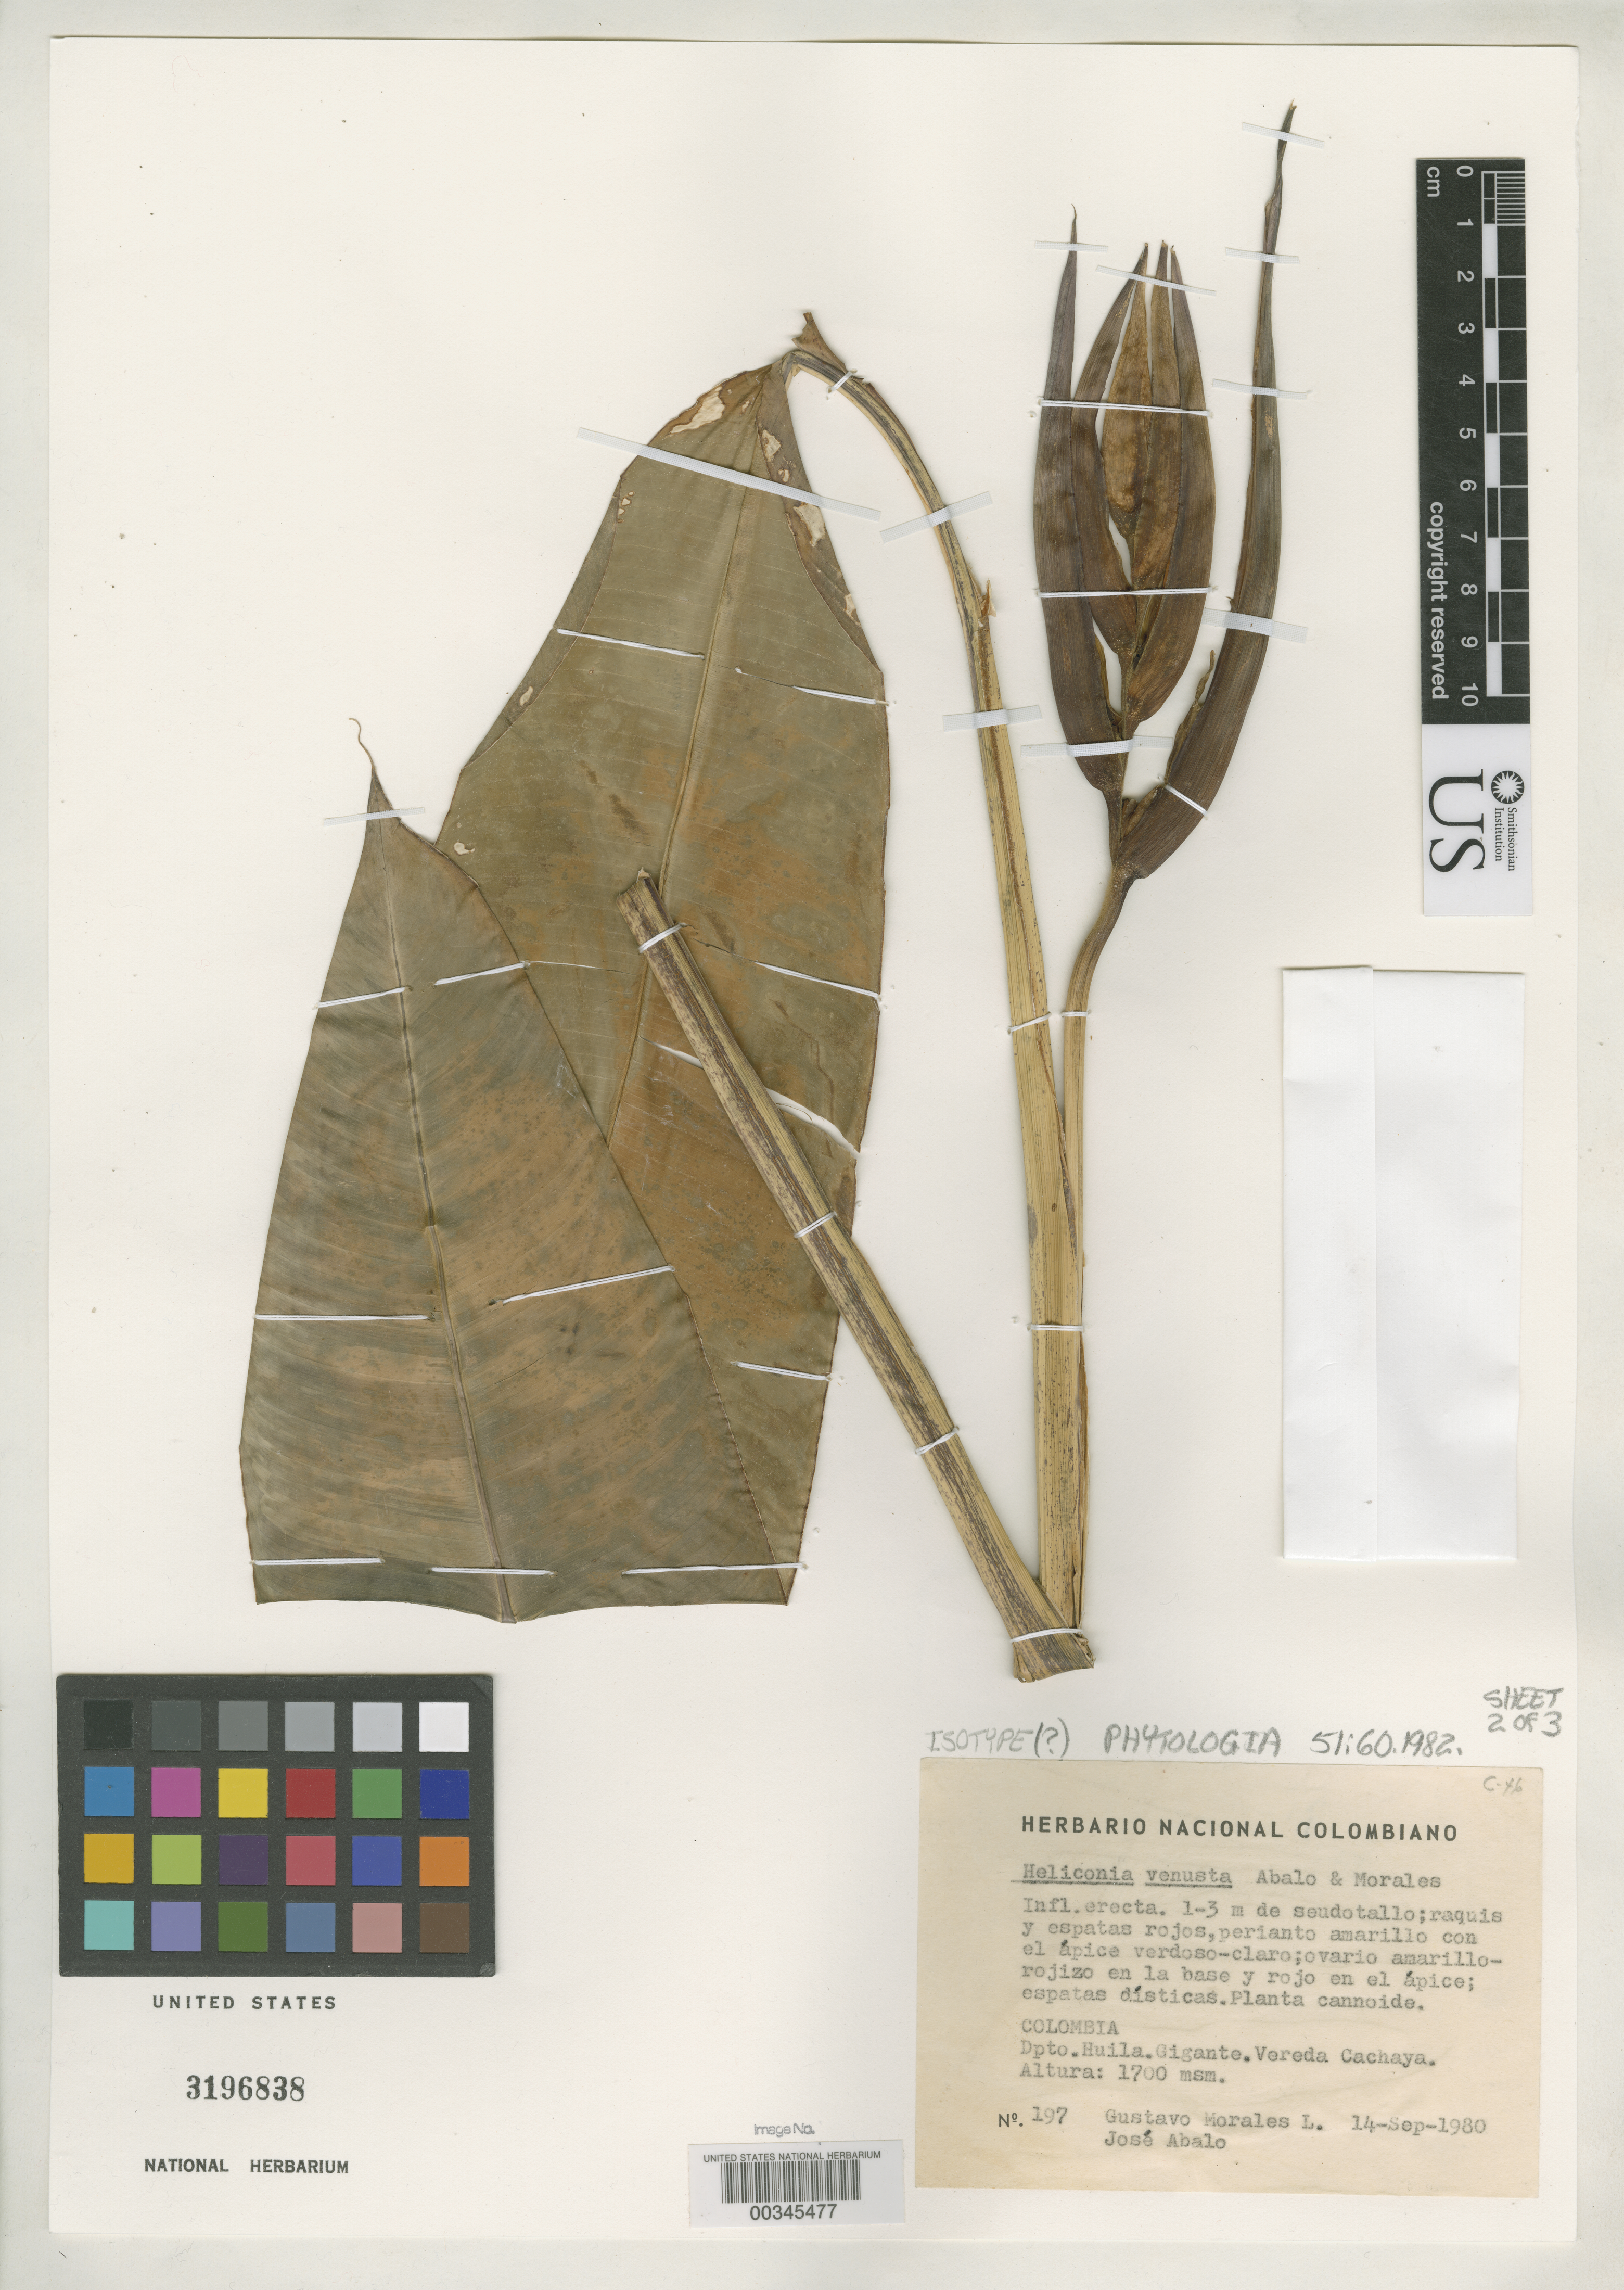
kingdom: Plantae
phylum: Tracheophyta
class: Liliopsida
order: Zingiberales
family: Heliconiaceae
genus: Heliconia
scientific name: Heliconia venusta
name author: Abalo & G. Morales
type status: Possible Isotype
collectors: G. Morales L. & J. E. Abalo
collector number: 197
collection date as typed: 14 Sep 1980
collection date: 1980-09-14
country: Colombia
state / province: Huila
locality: Gigante, Vereda, Cachaya.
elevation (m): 1700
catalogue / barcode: US 3196838